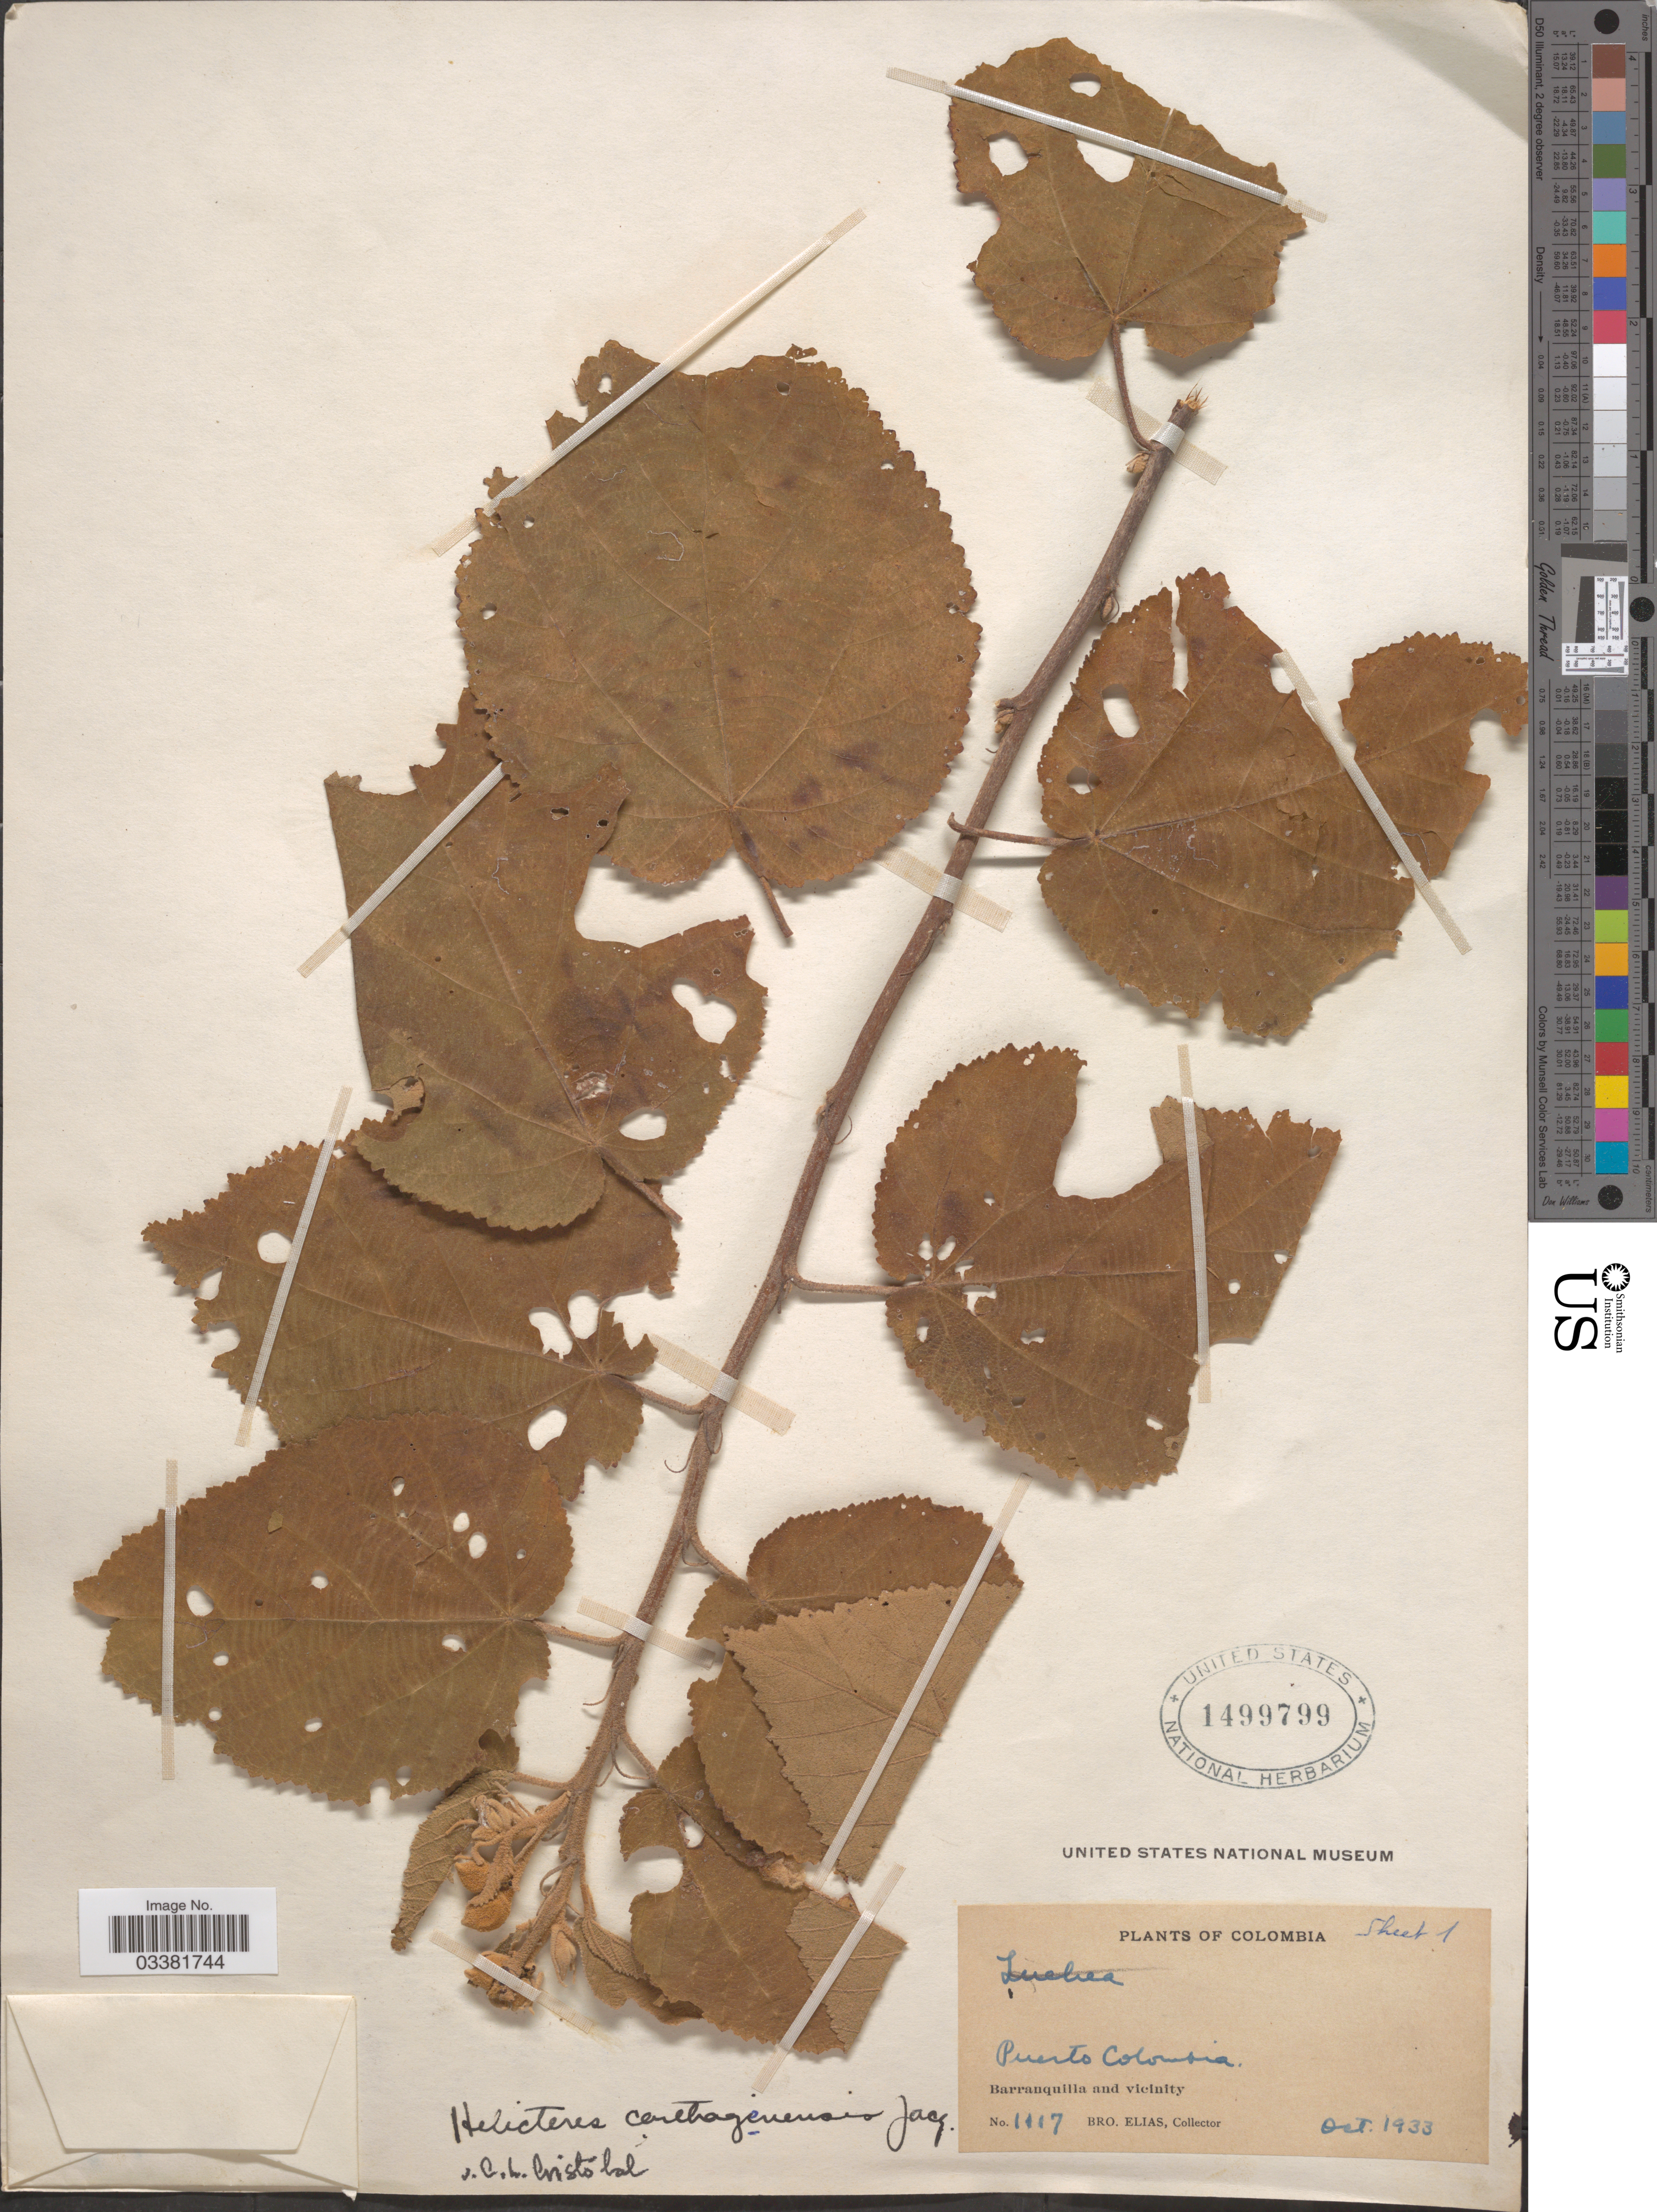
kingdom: Plantae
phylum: Tracheophyta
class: Magnoliopsida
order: Malvales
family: Malvaceae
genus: Helicteres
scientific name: Helicteres carthagenensis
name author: Jacq.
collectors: Bro. Elias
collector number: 1117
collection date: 1933-10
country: Colombia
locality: Puerto Colombia. Barranquilla and vicinity.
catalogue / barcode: US 1499799